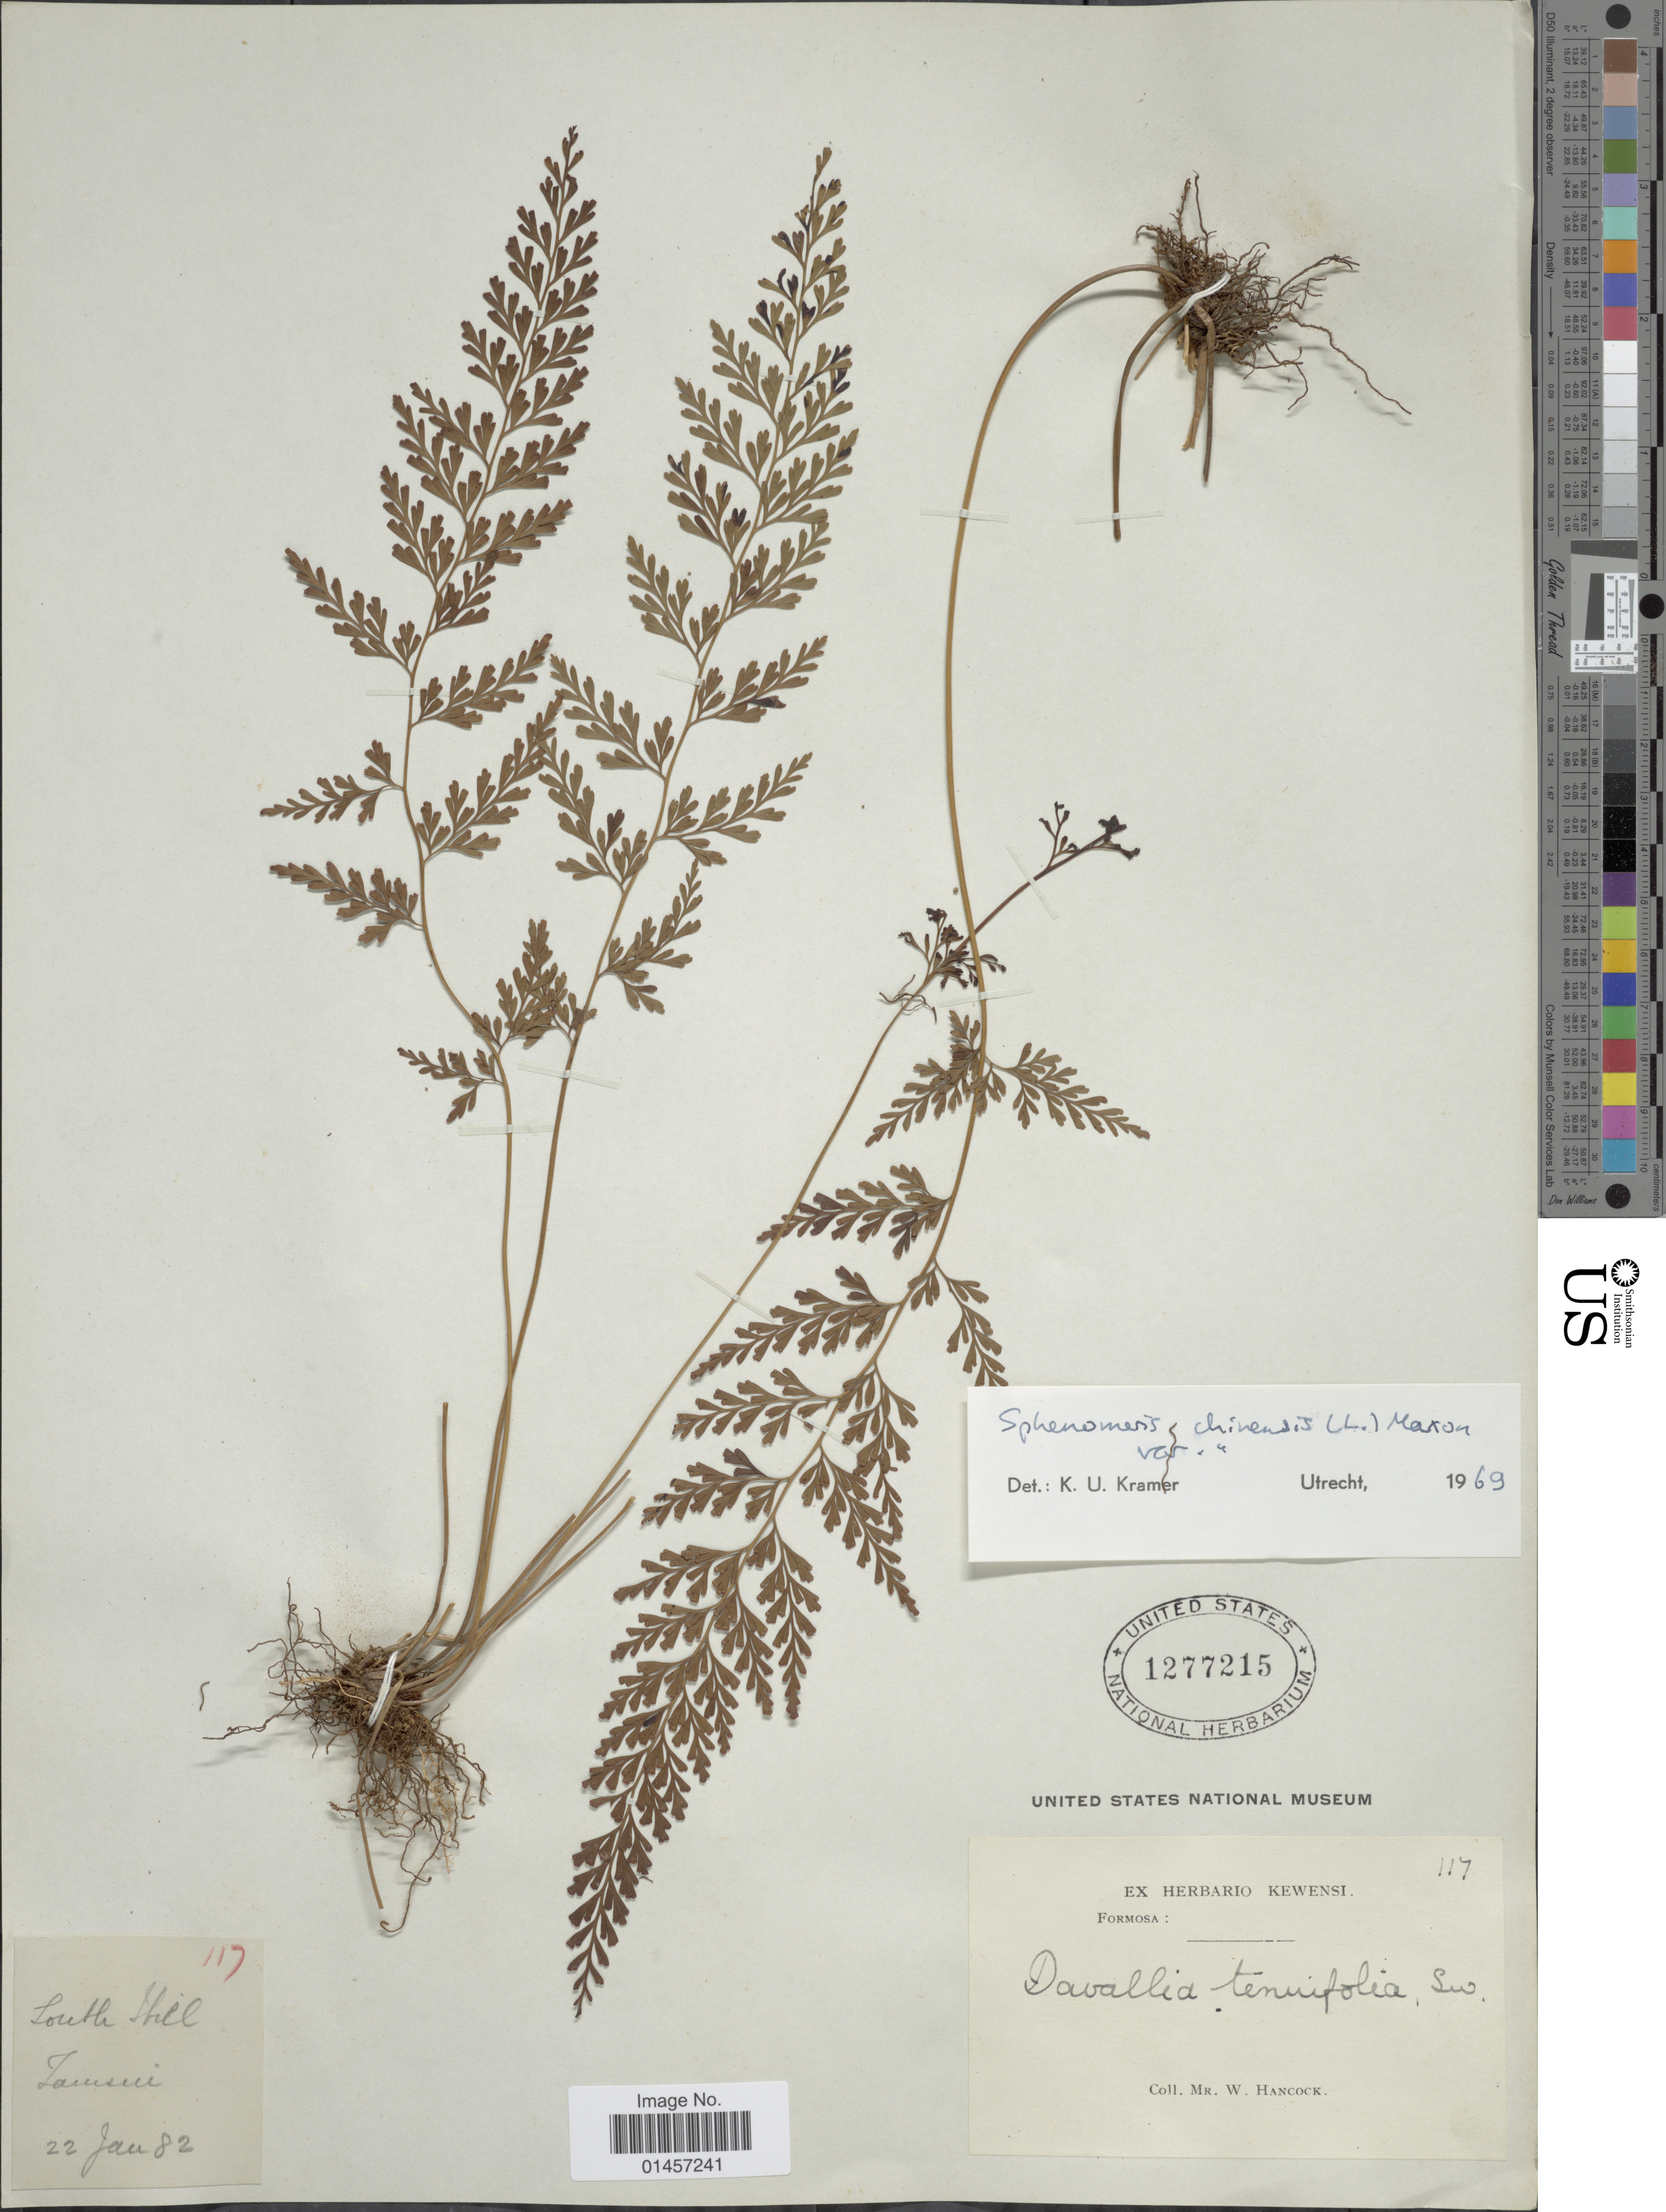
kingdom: Plantae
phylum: Tracheophyta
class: Polypodiopsida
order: Polypodiales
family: Lindsaeaceae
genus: Sphenomeris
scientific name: Sphenomeris chinensis var. chinensis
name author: (L.) Maxon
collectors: W. Hancock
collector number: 117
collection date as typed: Transcribed d/m/y: 22/1/82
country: Taiwan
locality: Formosa, Tamsui [interpreted]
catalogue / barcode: US 1277215